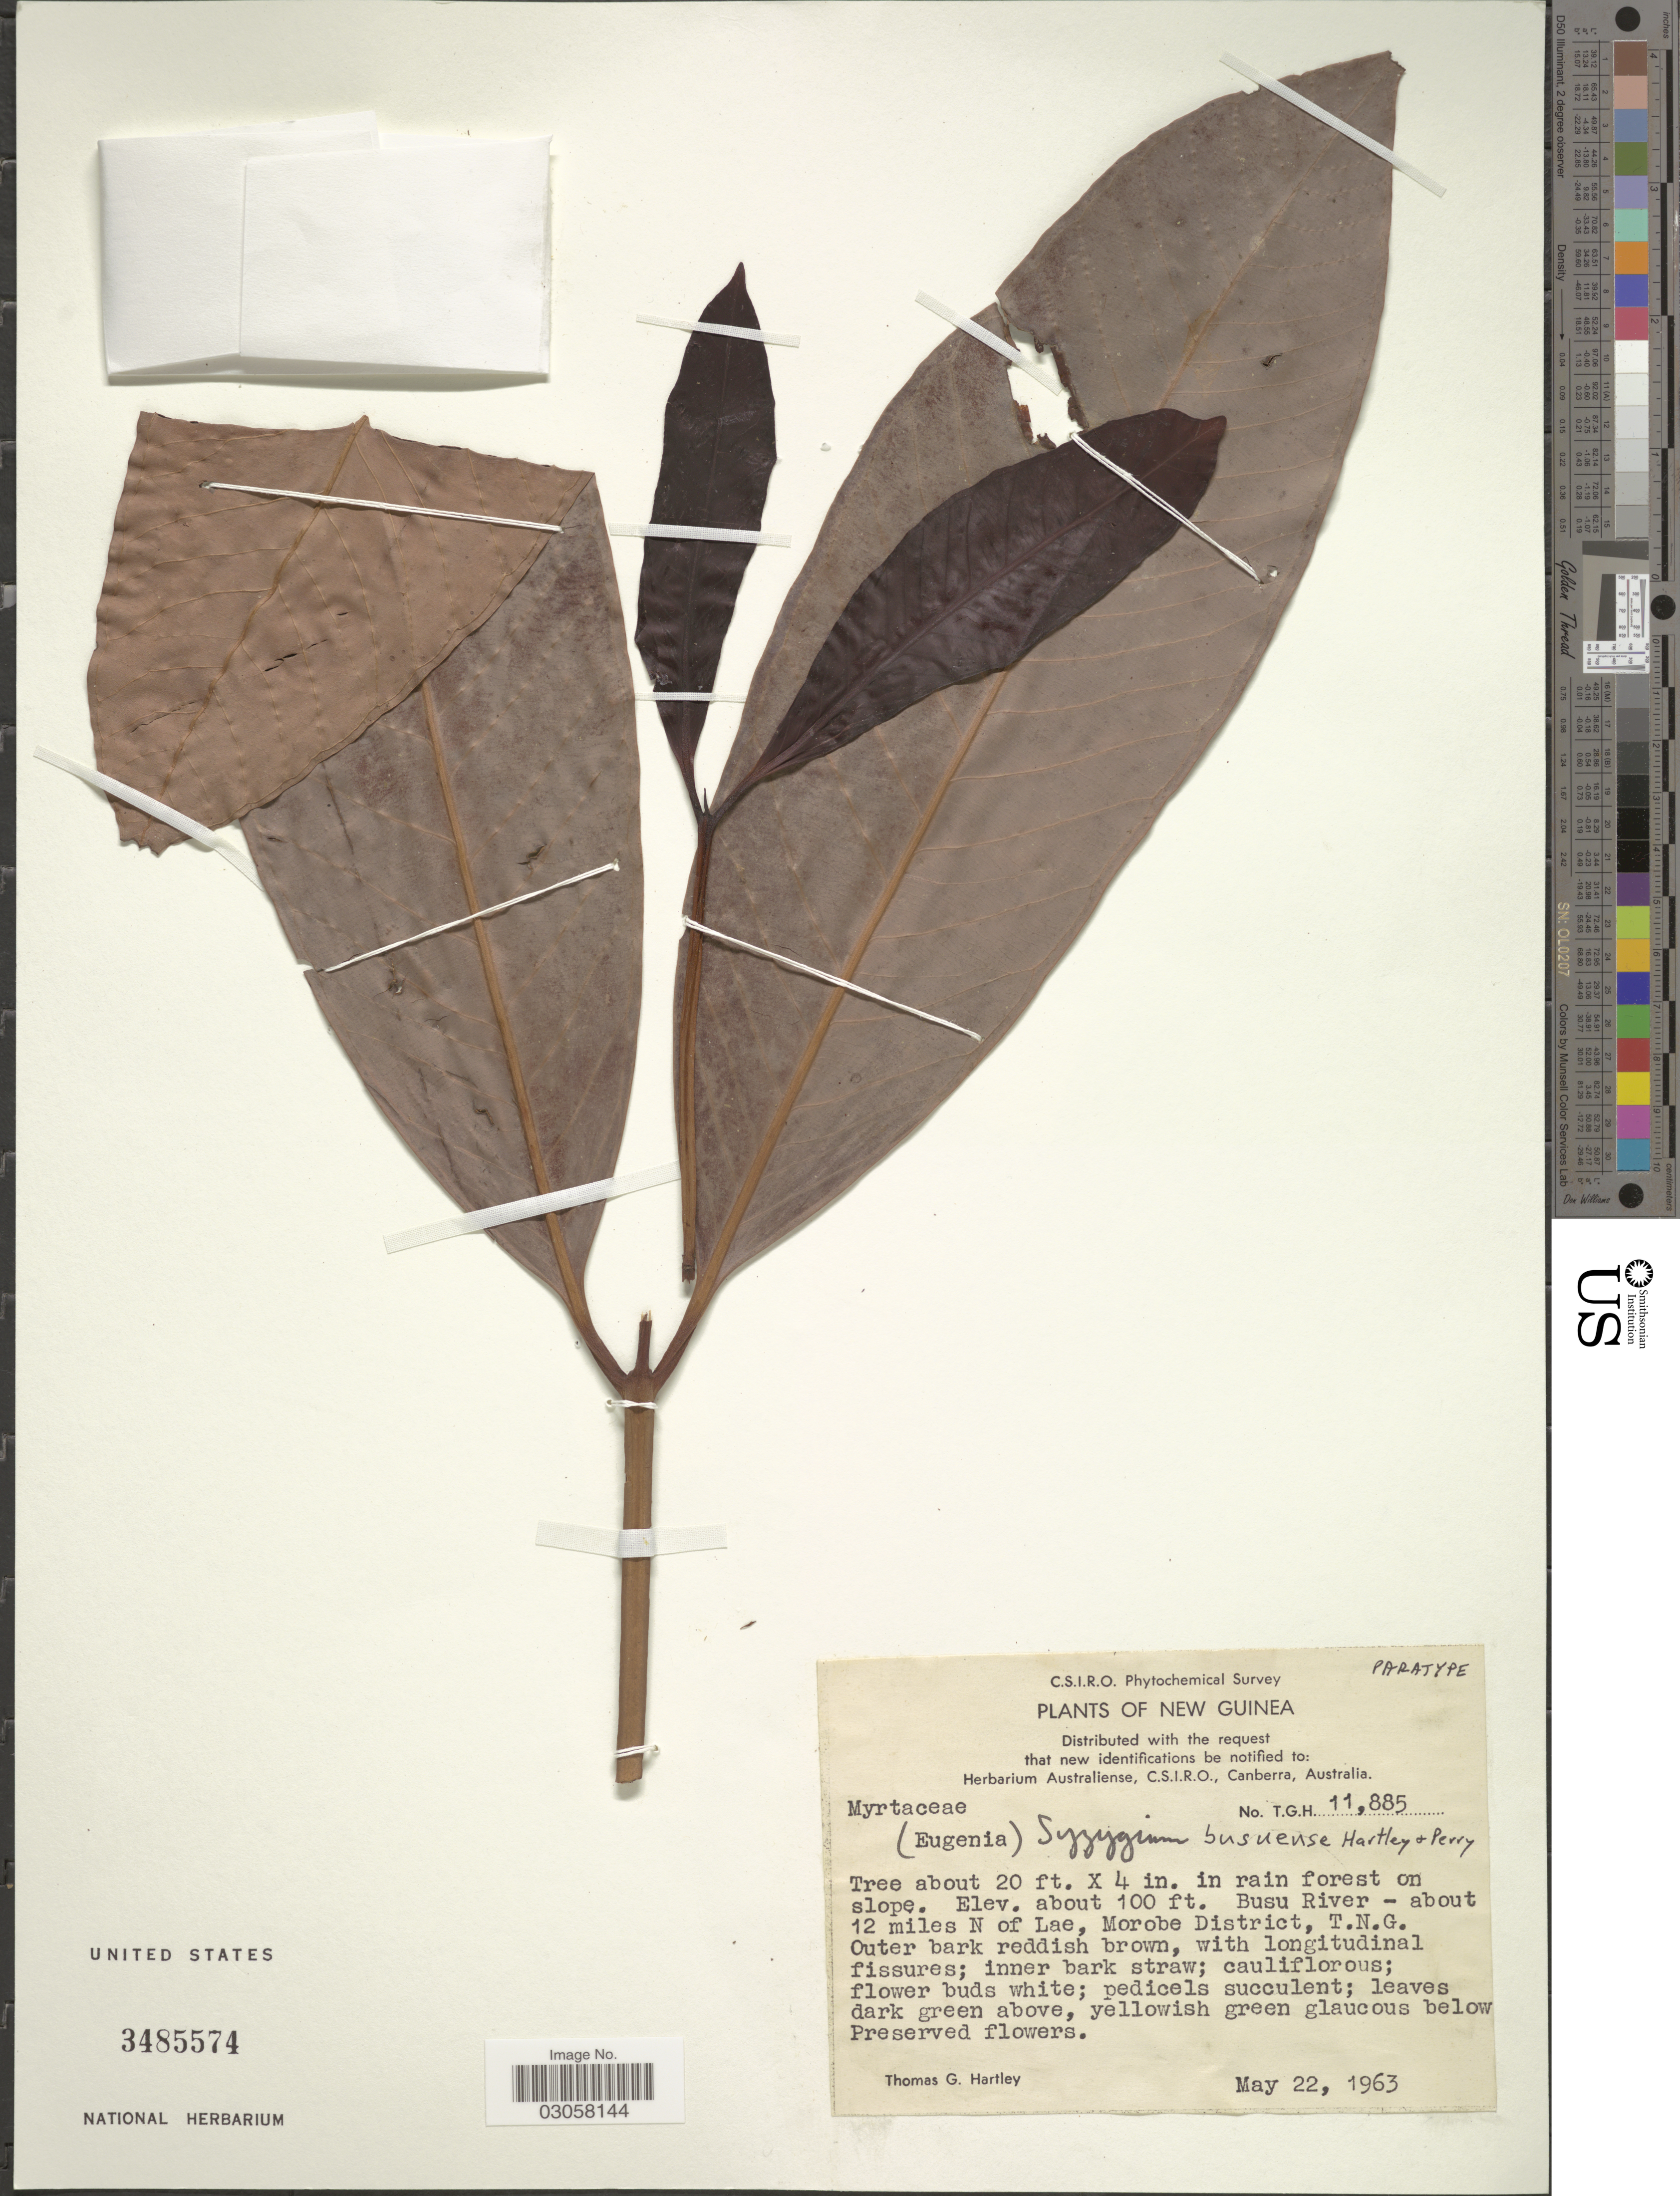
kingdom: Plantae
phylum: Tracheophyta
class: Magnoliopsida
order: Myrtales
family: Myrtaceae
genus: Syzygium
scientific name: Syzygium busuense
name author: T.G. Hartley & L.M. Perry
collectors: T. G. Hartley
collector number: T.G.H. 11885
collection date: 1963-05-22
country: Papua New Guinea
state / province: Morobe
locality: New Guinea. Busu River - about 12 miles N of Lae, Morobe District, T.N.G.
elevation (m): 30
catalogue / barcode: US 3485574